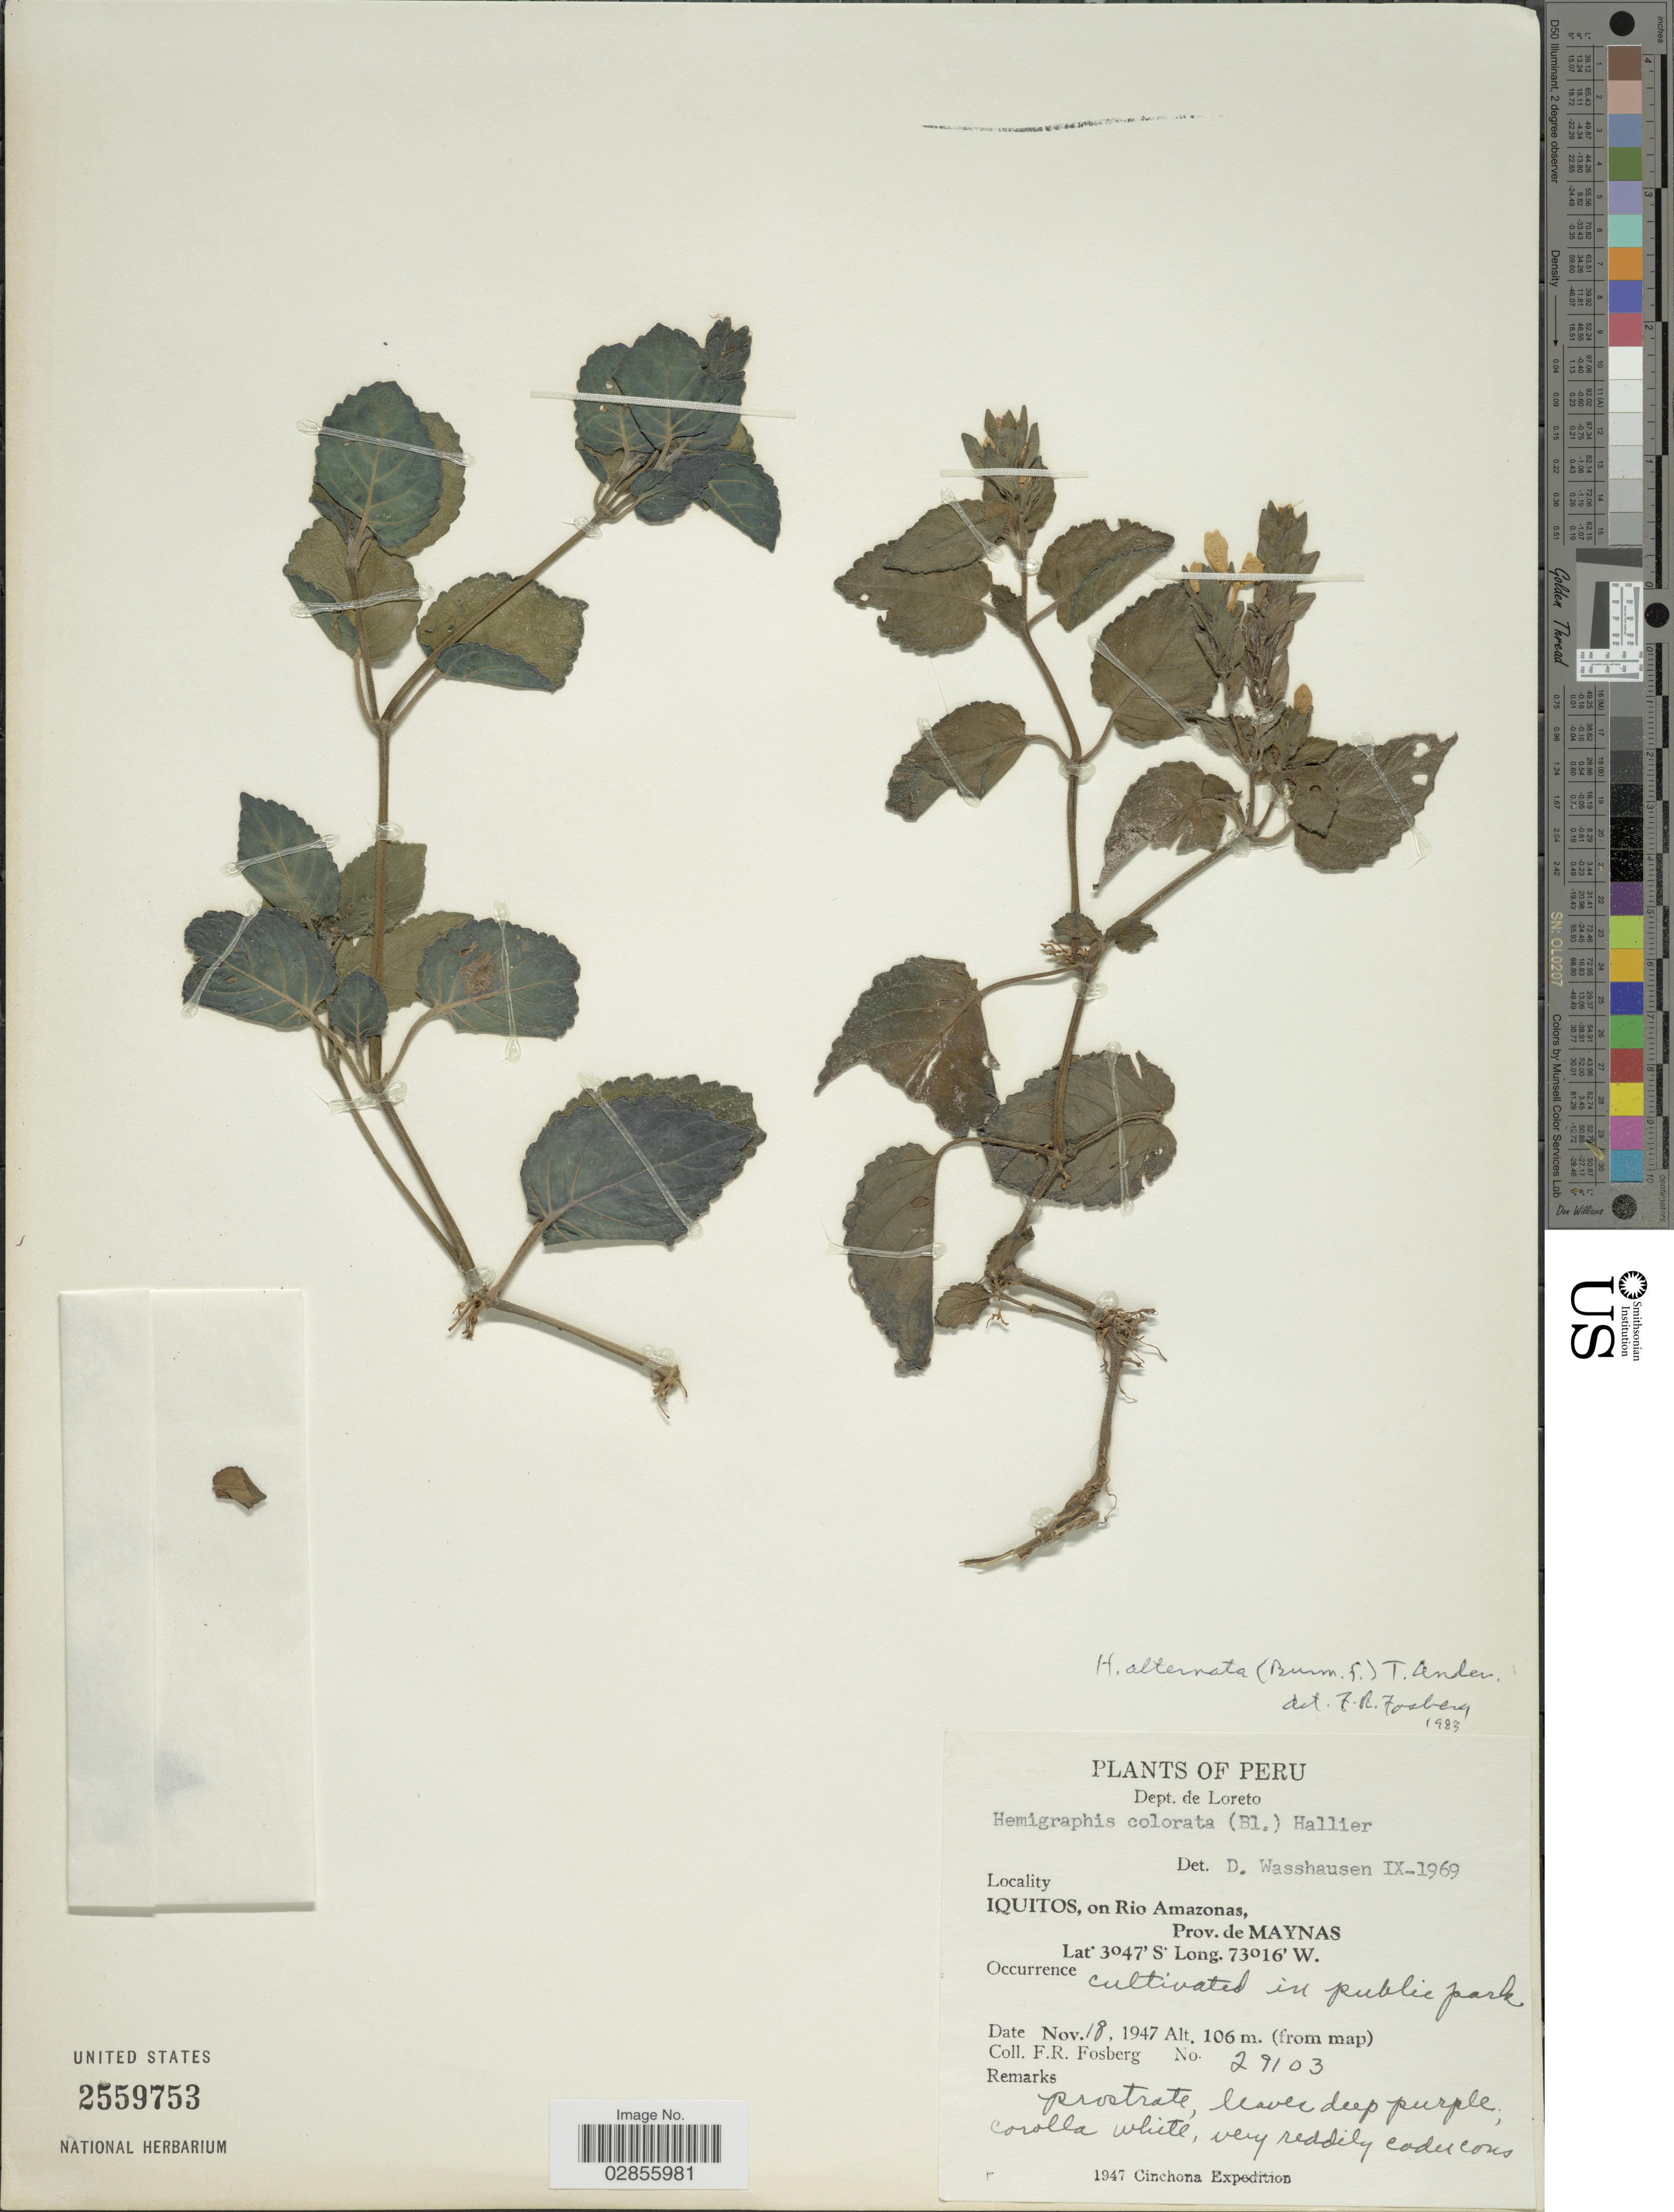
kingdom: Plantae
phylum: Tracheophyta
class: Magnoliopsida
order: Lamiales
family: Acanthaceae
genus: Hemigraphis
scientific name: Hemigraphis alternata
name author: (Burm. f.) T. Anderson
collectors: F. R. Fosberg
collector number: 29103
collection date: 1947-11-18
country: Peru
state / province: Loreto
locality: Dept. de Loreto. Iquitos, on Rio Amazonas, Prov. de Maynas.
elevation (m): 106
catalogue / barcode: US 2559753